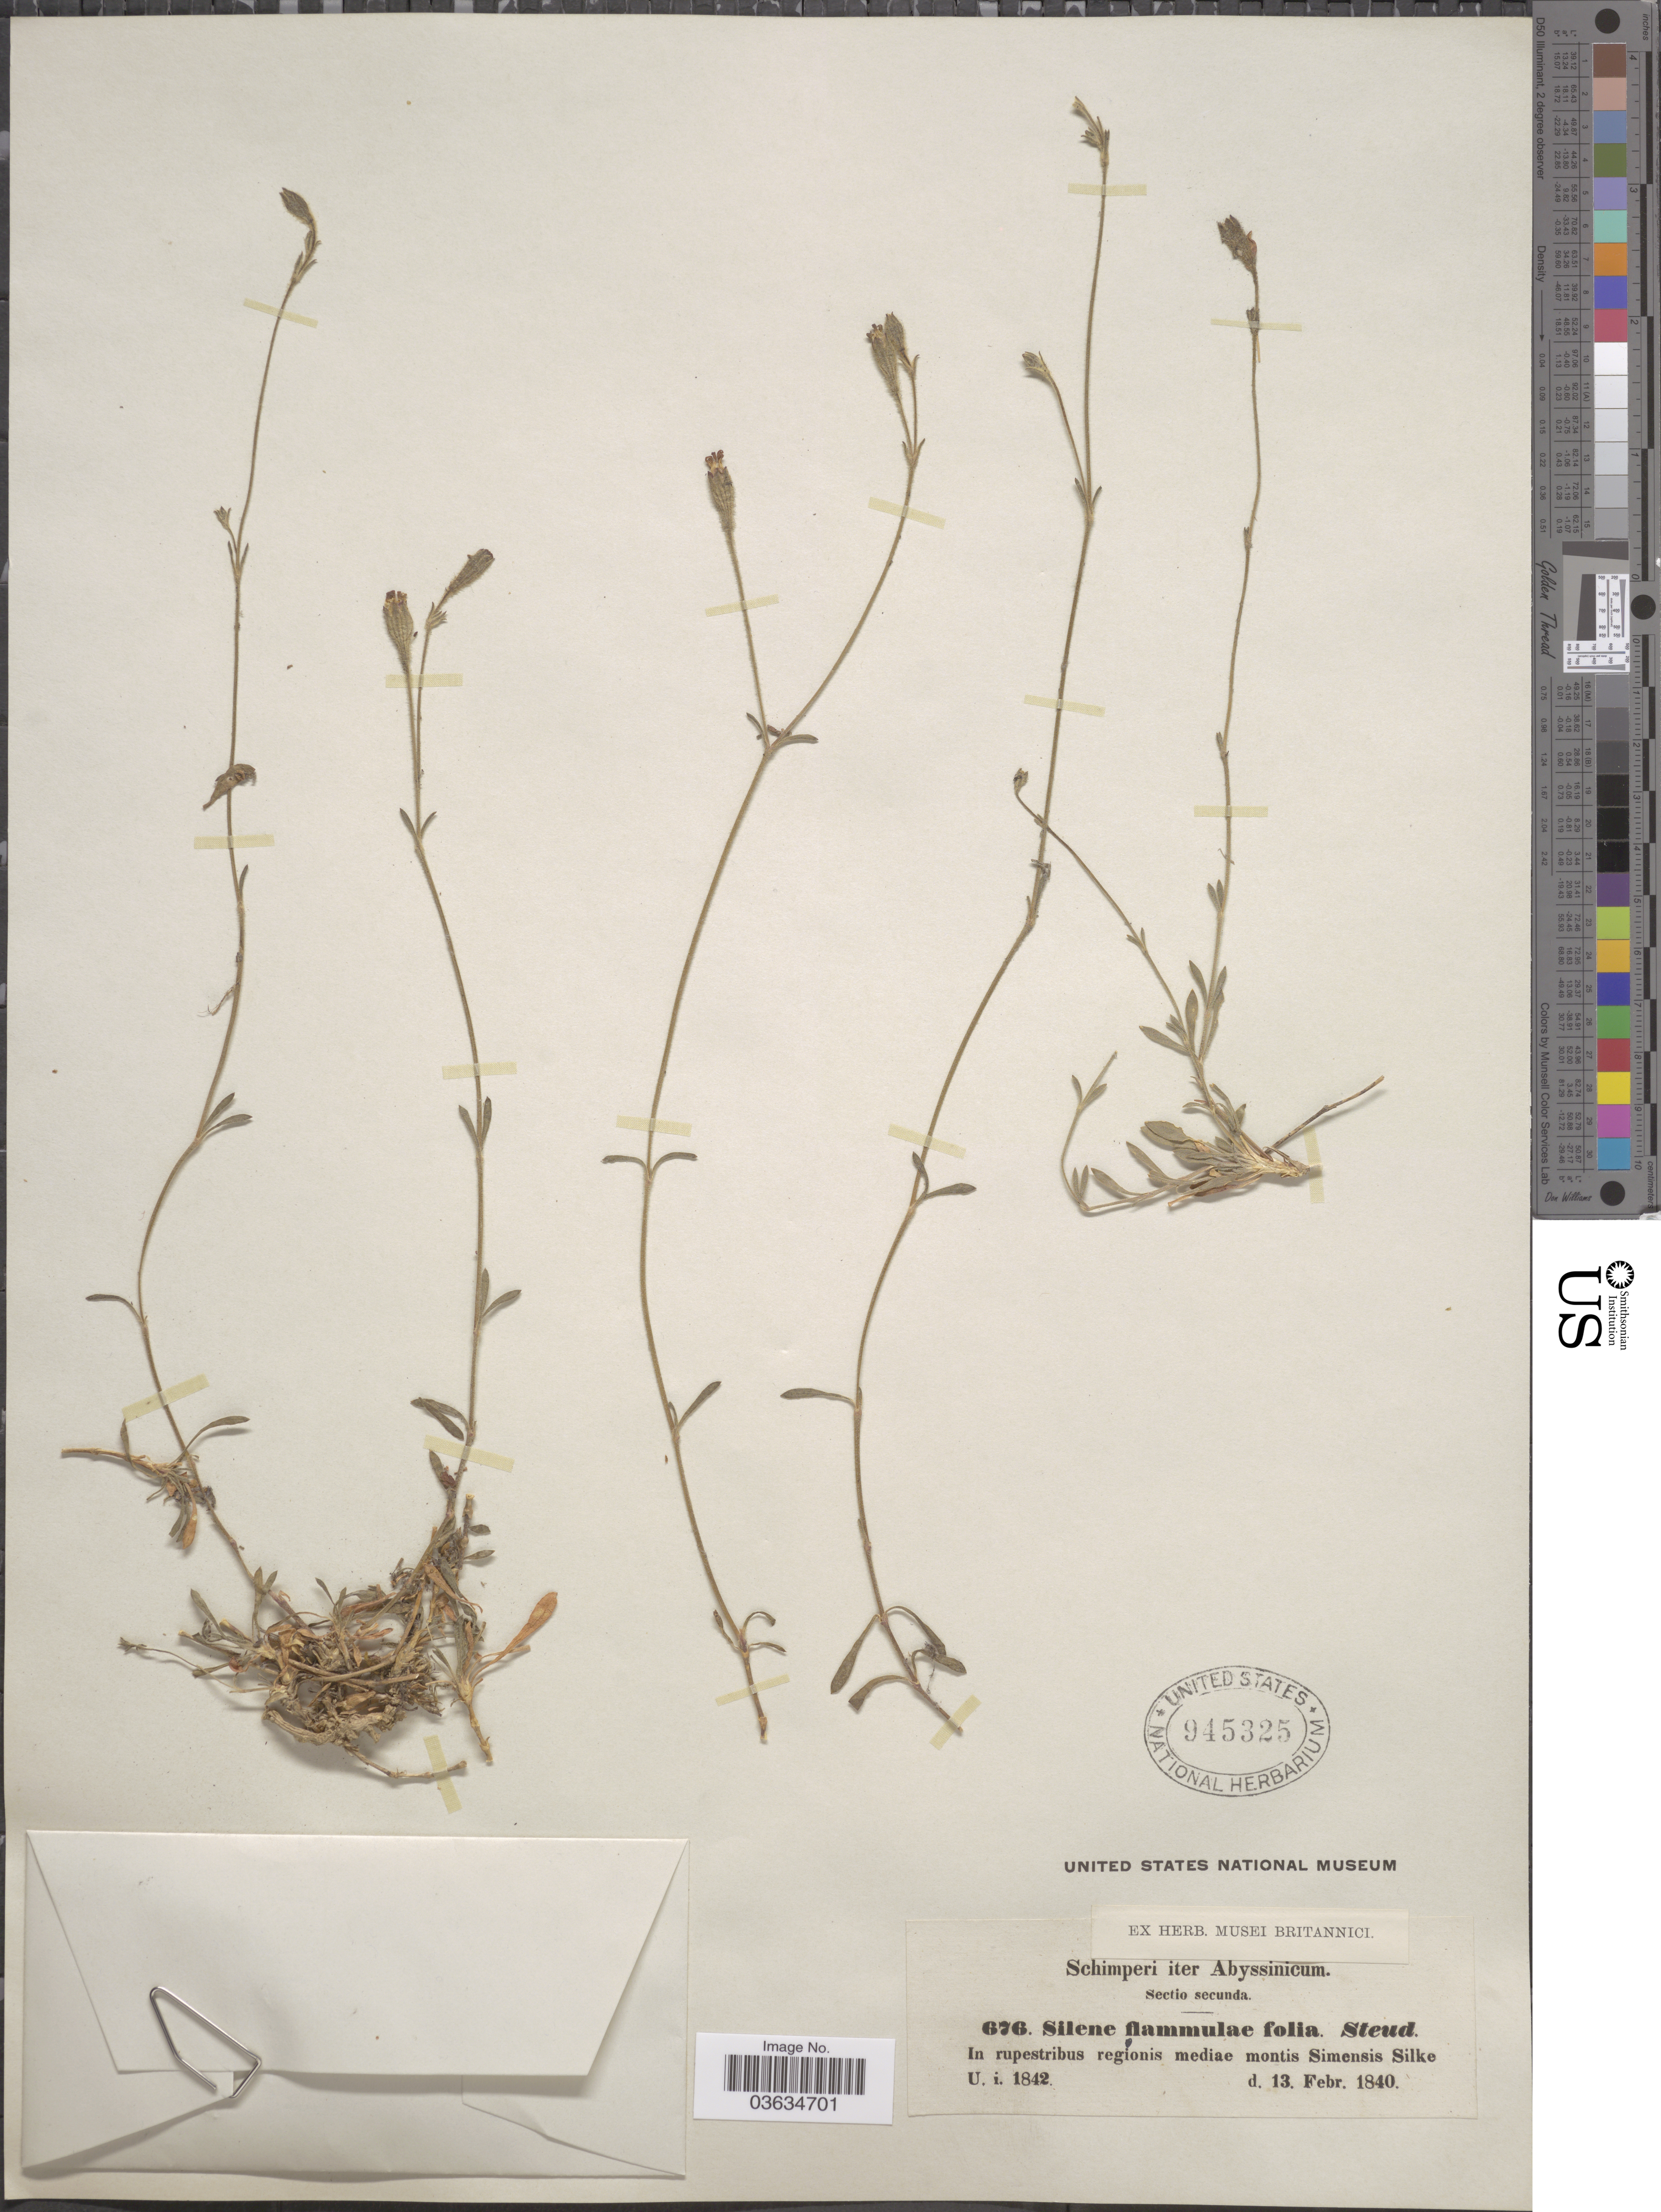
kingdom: Plantae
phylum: Tracheophyta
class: Magnoliopsida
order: Caryophyllales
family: Caryophyllaceae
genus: Silene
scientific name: Silene flammulifolia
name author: Steud. ex A. Rich.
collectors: -. Schimper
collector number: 676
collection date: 1940-02-13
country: Ethiopia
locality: Abyssinicum. In rupestribus regionis mediae montis Simensis Silke.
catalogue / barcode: US 945325